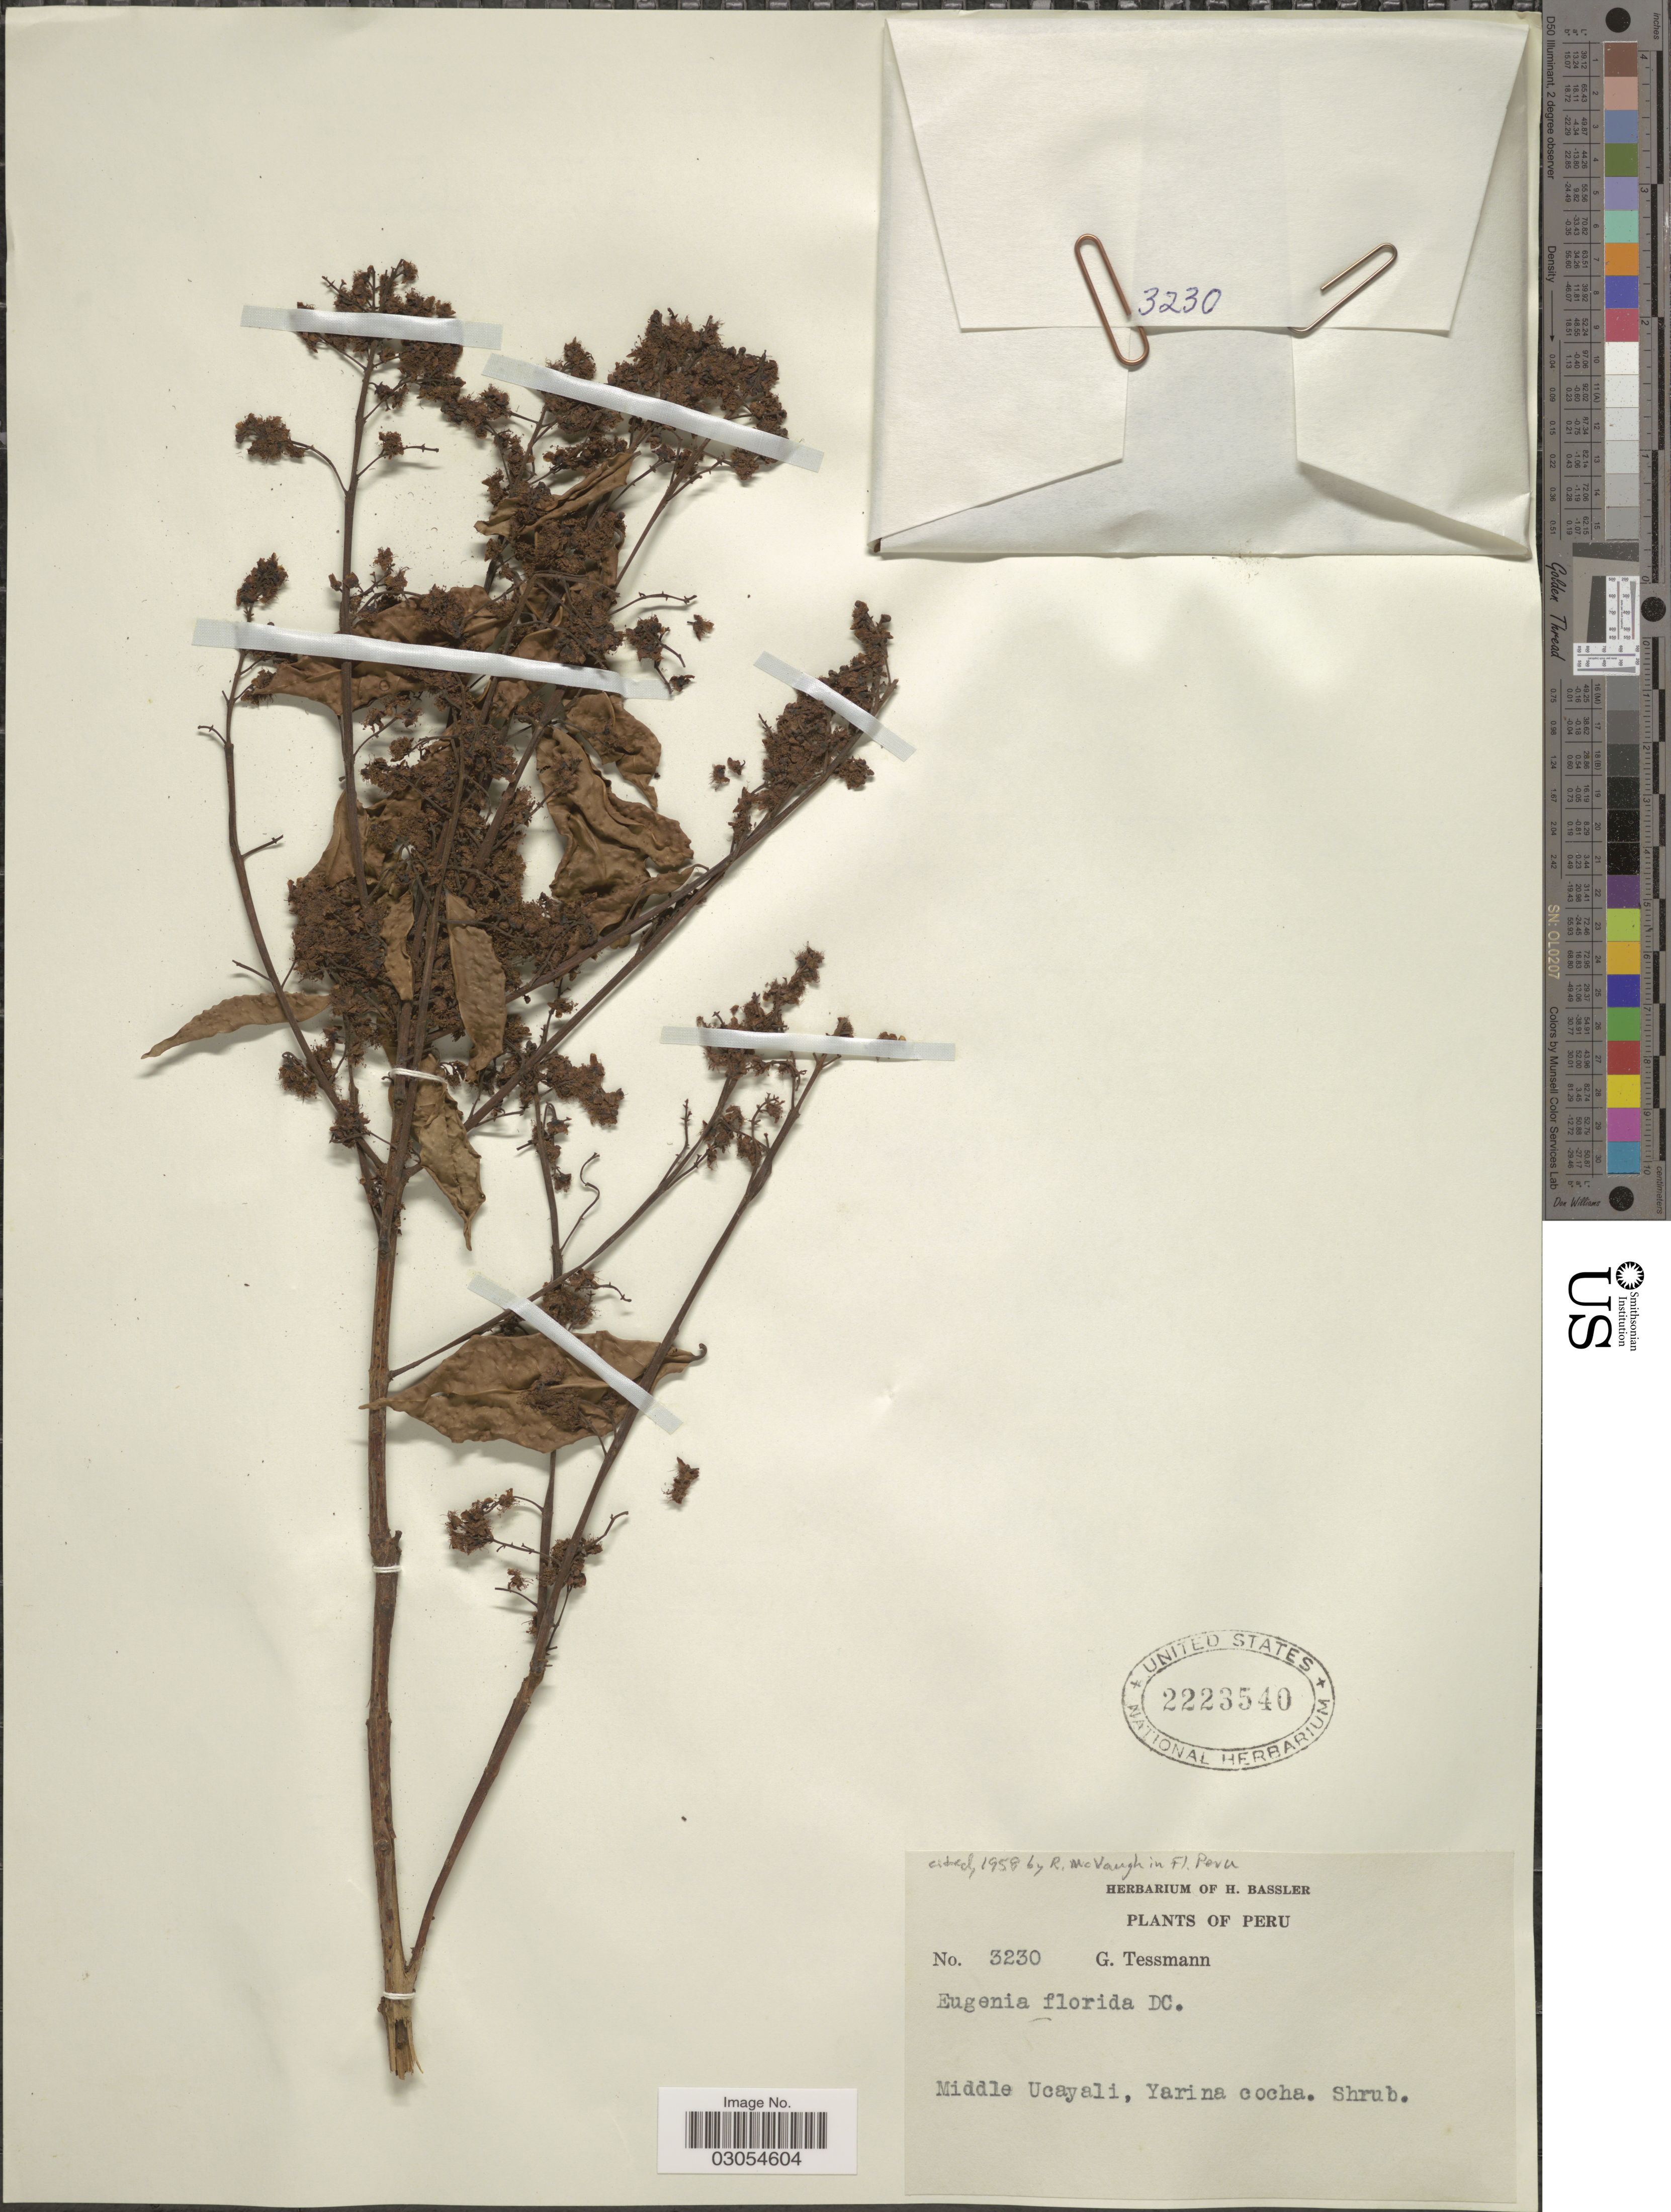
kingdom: Plantae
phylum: Tracheophyta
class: Magnoliopsida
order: Myrtales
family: Myrtaceae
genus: Eugenia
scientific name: Eugenia florida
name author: DC.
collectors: G. Tessmann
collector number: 3230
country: Peru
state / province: Ucayali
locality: Middle Ucayali, Yarina cocha.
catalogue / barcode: US 2223540